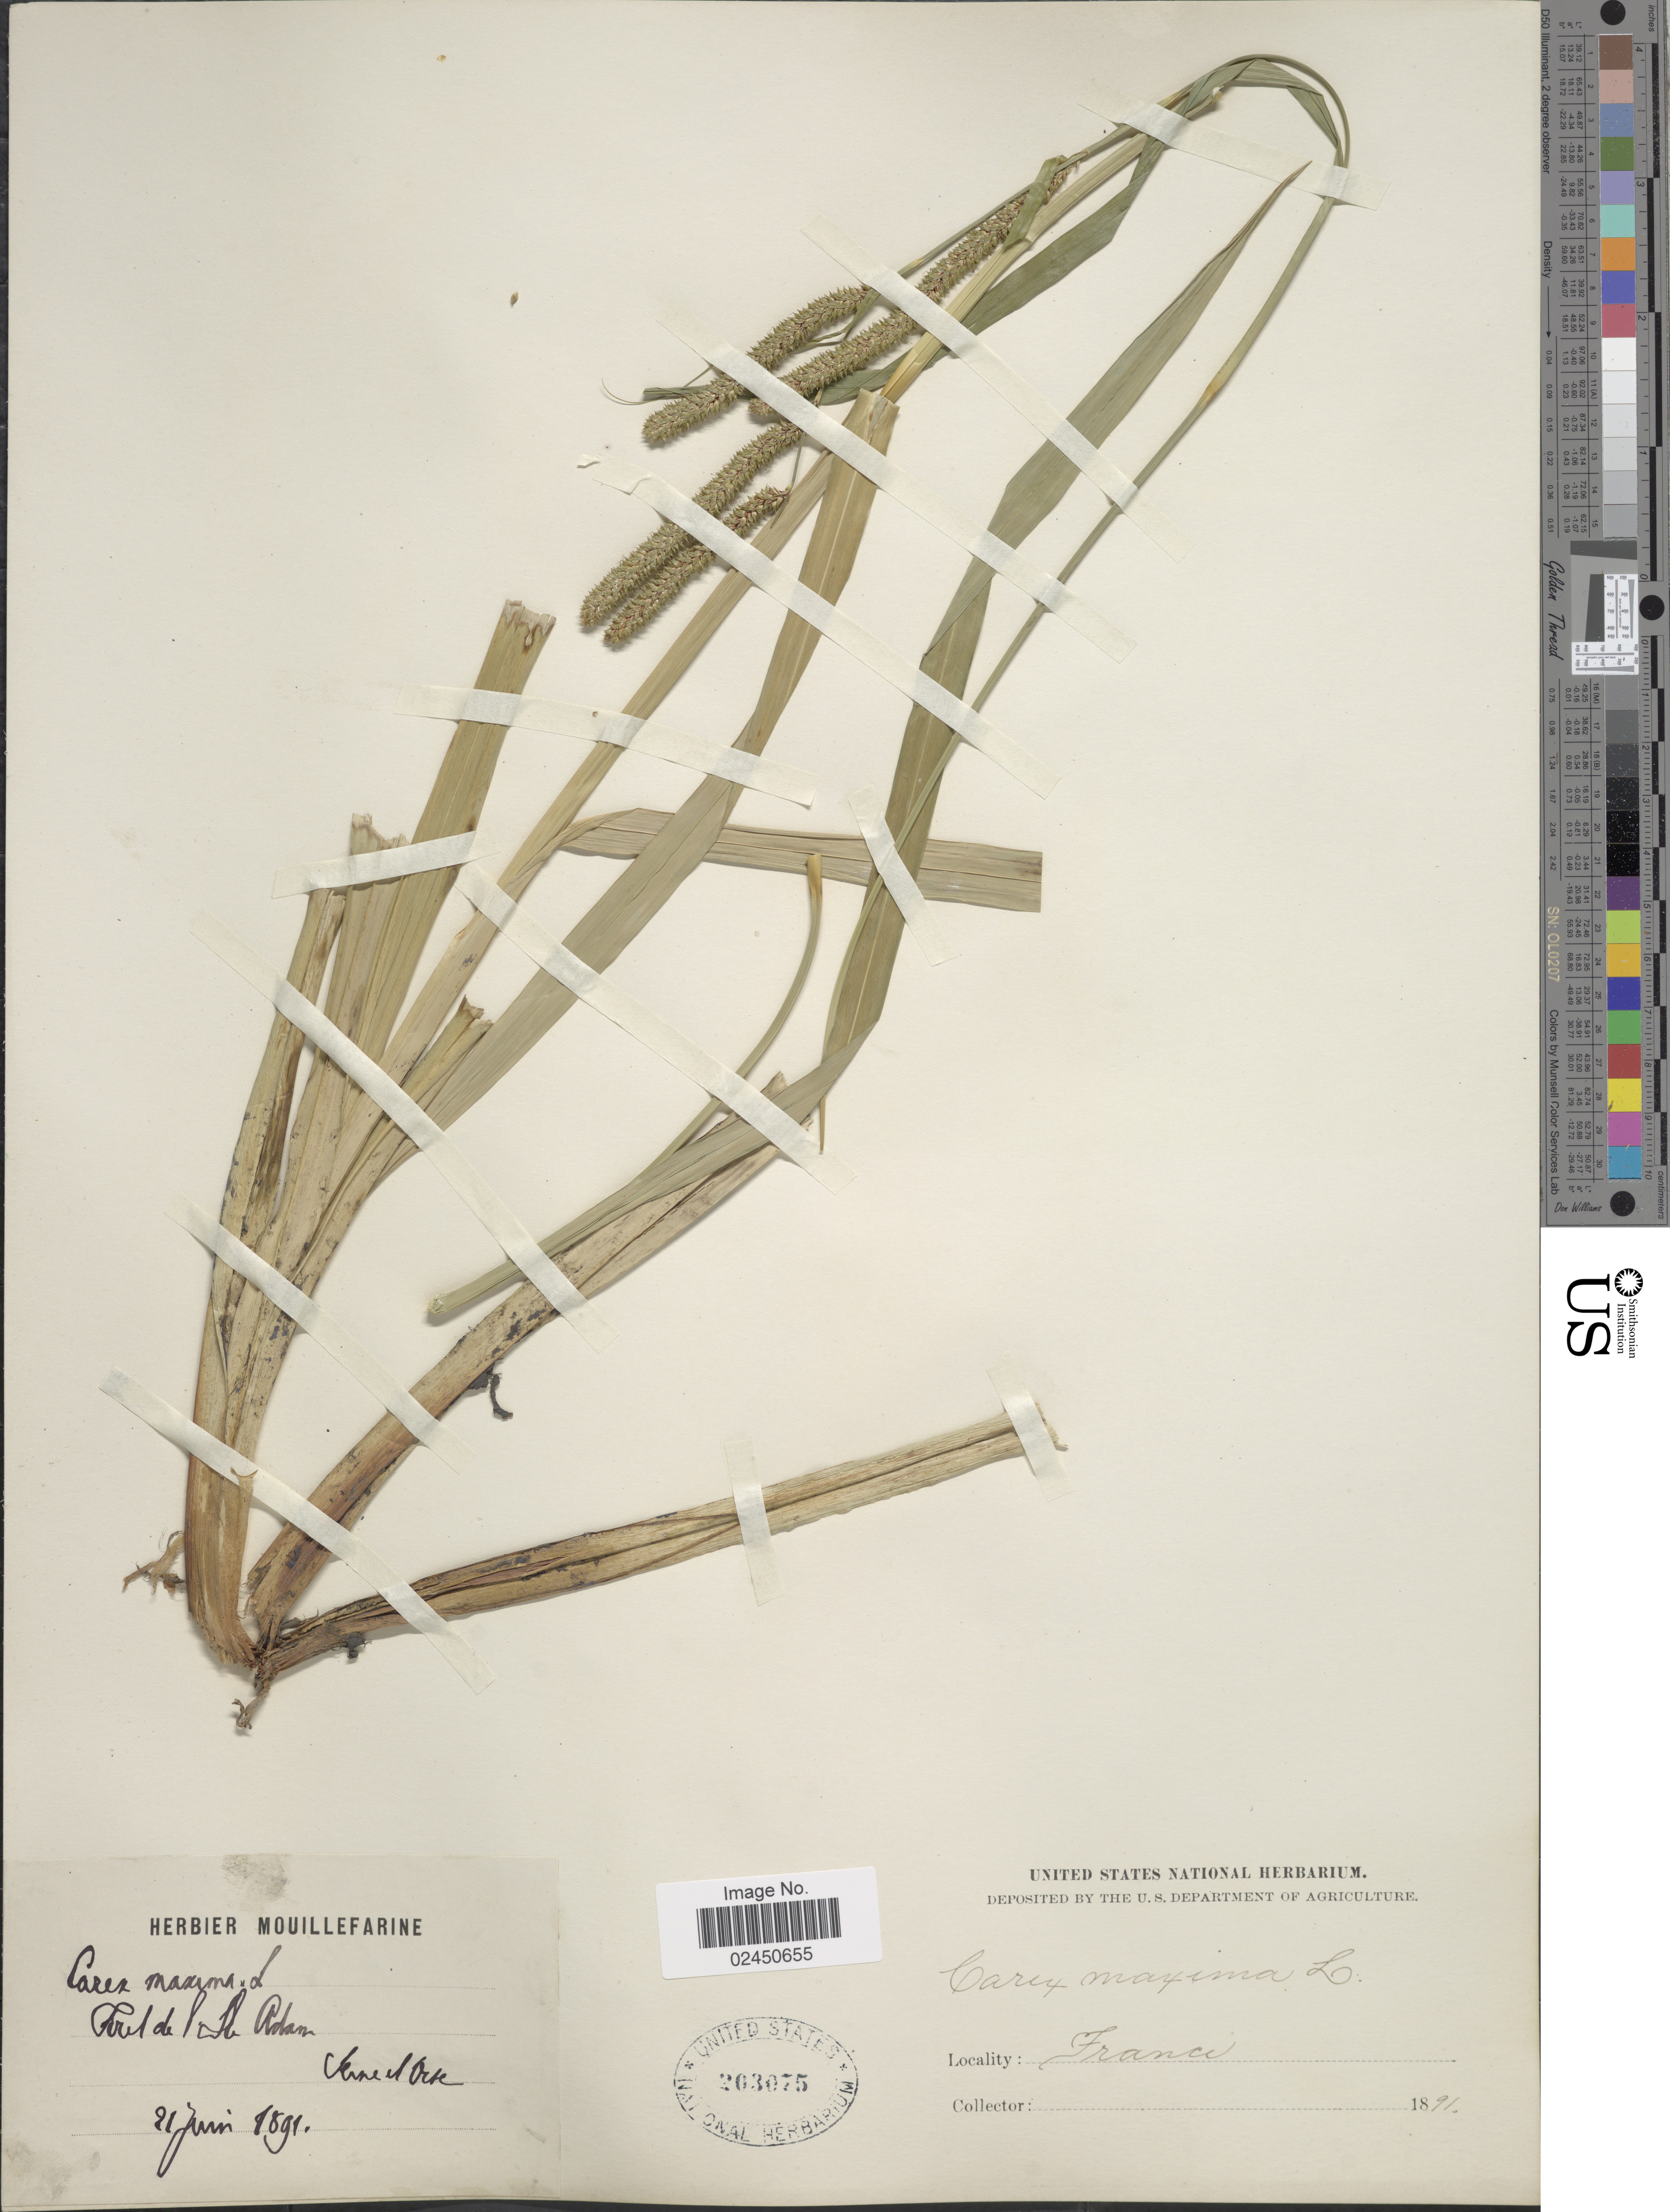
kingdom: Plantae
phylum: Tracheophyta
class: Liliopsida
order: Poales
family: Cyperaceae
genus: Carex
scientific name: Carex pendula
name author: Huds.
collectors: ex herb. Mouillefarine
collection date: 1891-06-21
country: France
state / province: Île-de-France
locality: Forêt de l'Isle Adam, Seine et Oise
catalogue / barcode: US 203075